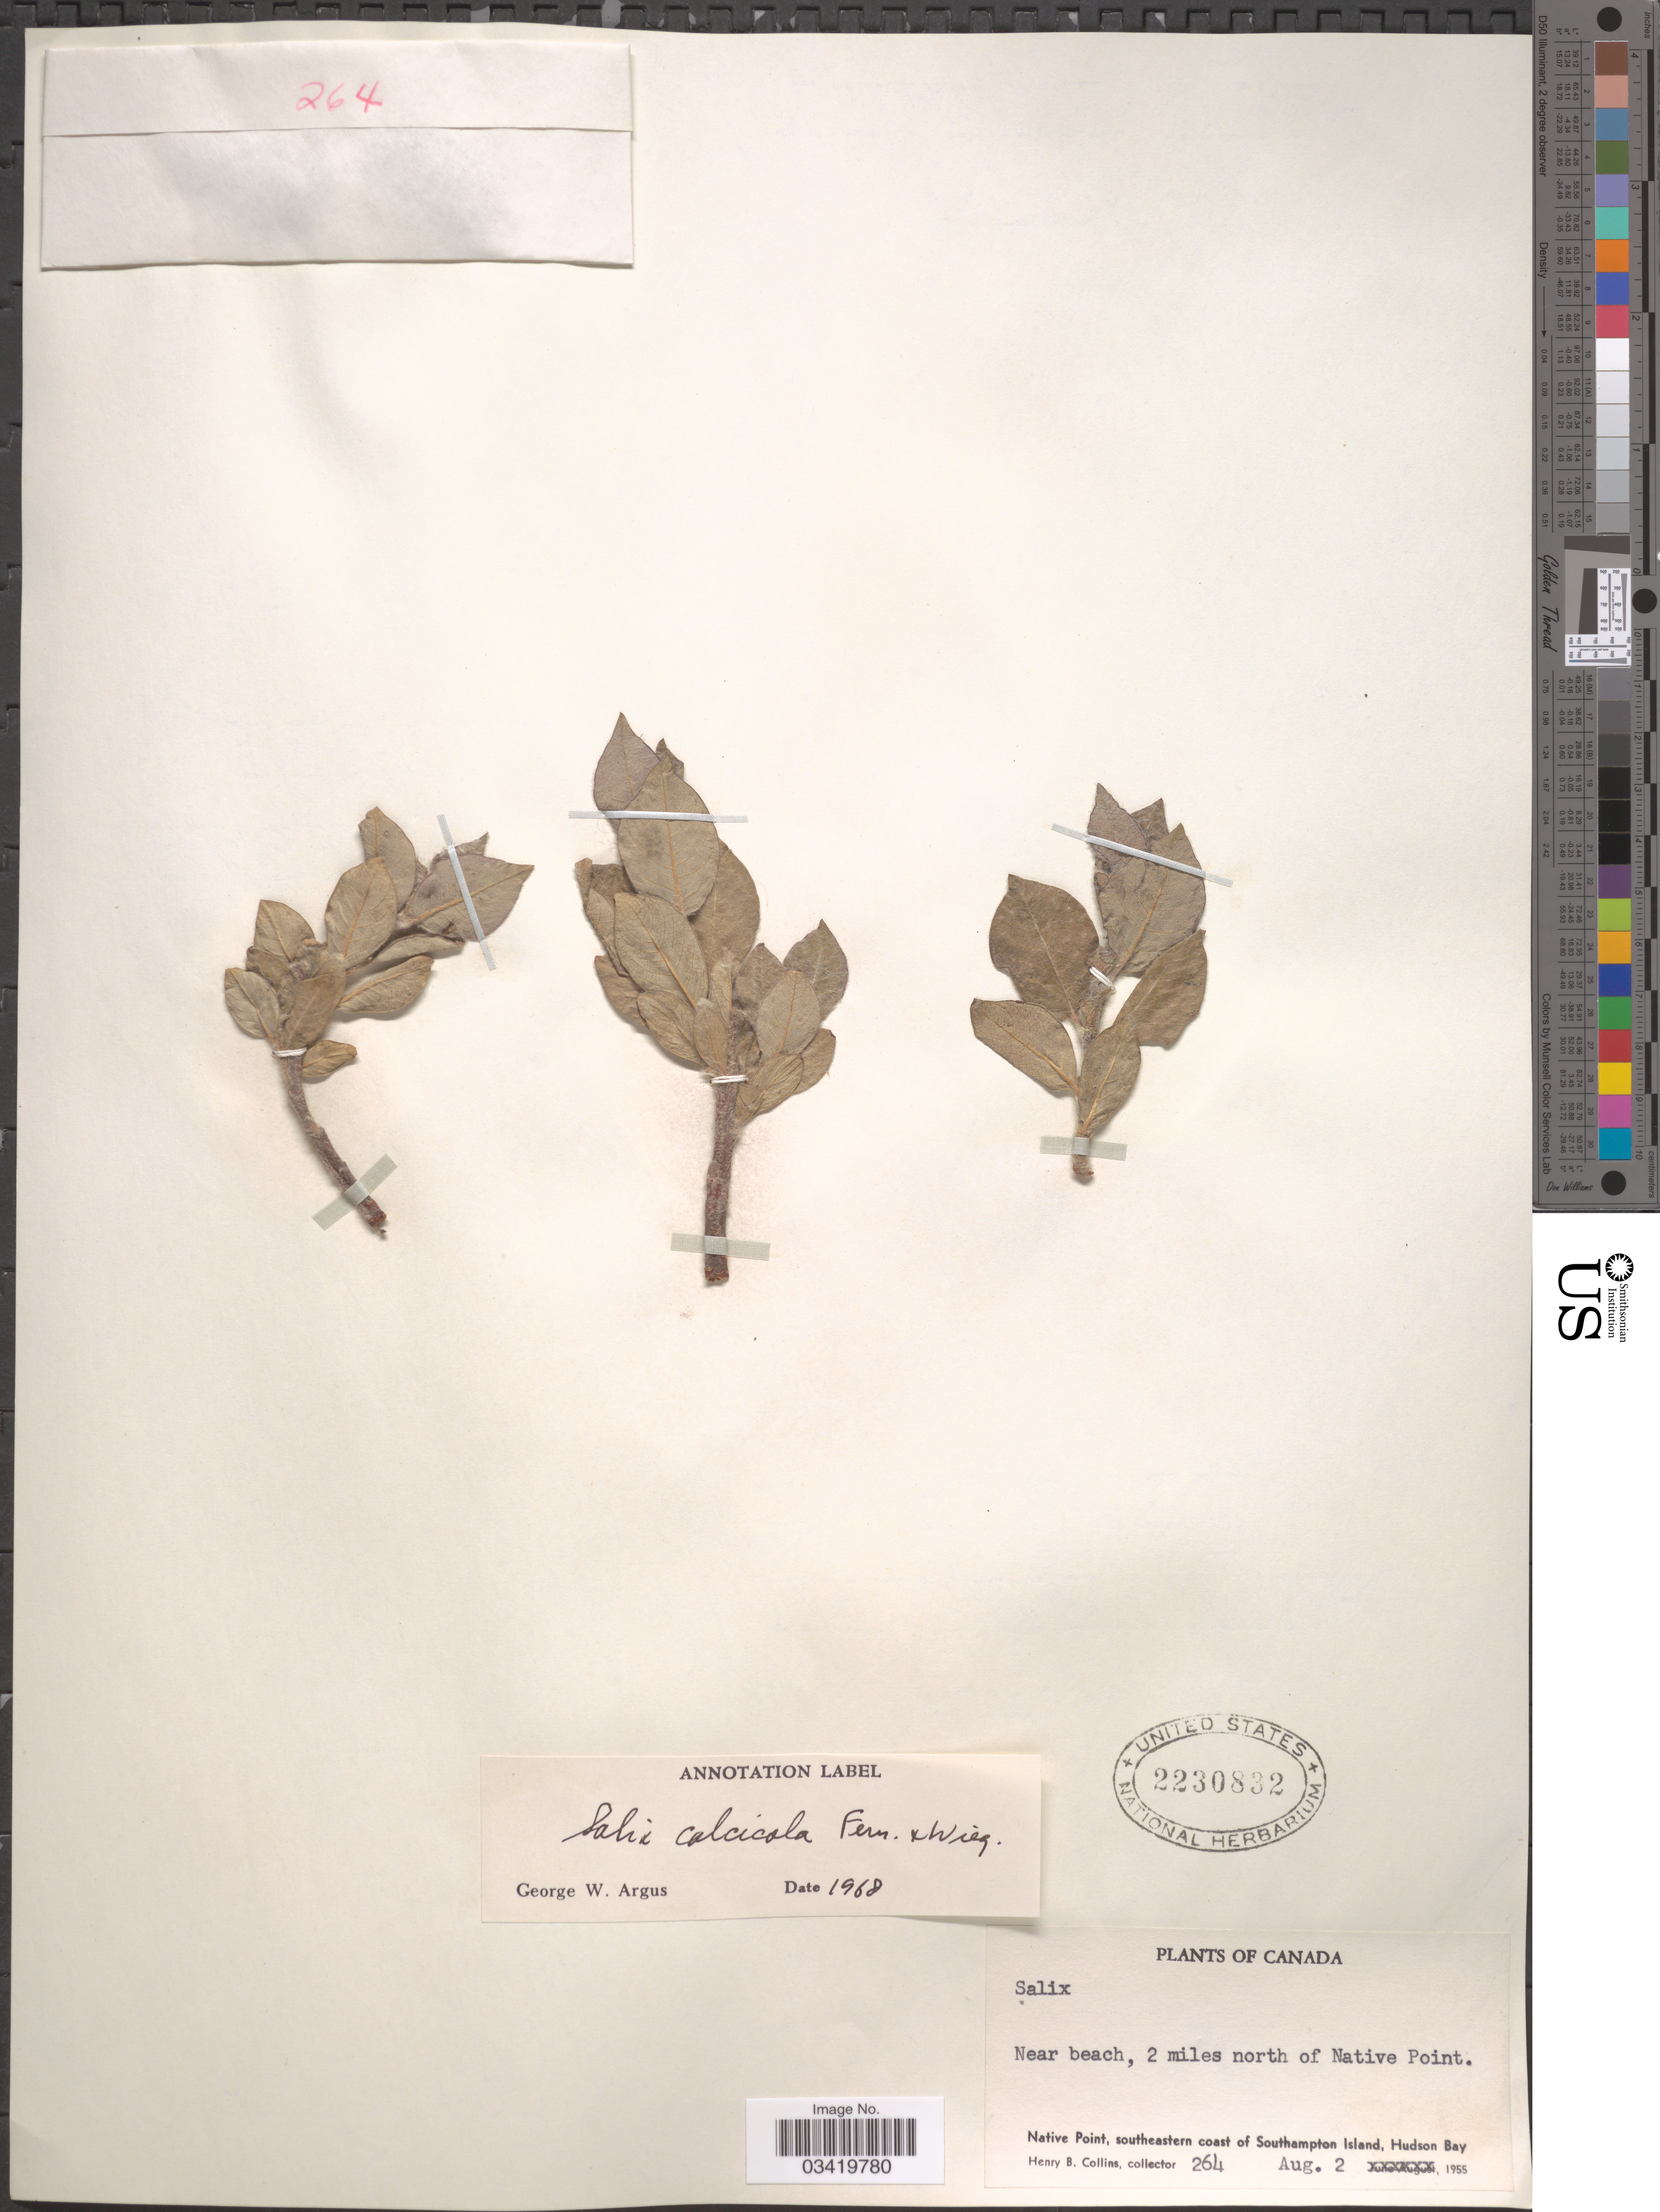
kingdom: Plantae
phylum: Tracheophyta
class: Magnoliopsida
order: Malpighiales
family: Salicaceae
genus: Salix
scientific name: Salix calcicola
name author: Fernald & Wiegand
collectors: H. Collins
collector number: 264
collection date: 1955-08-02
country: Canada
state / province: Nunavut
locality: Near beach, 2 miles north of Native Point. Native Point, southeastern coast of Southampton Island, Hudson Bay.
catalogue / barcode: US 2230832